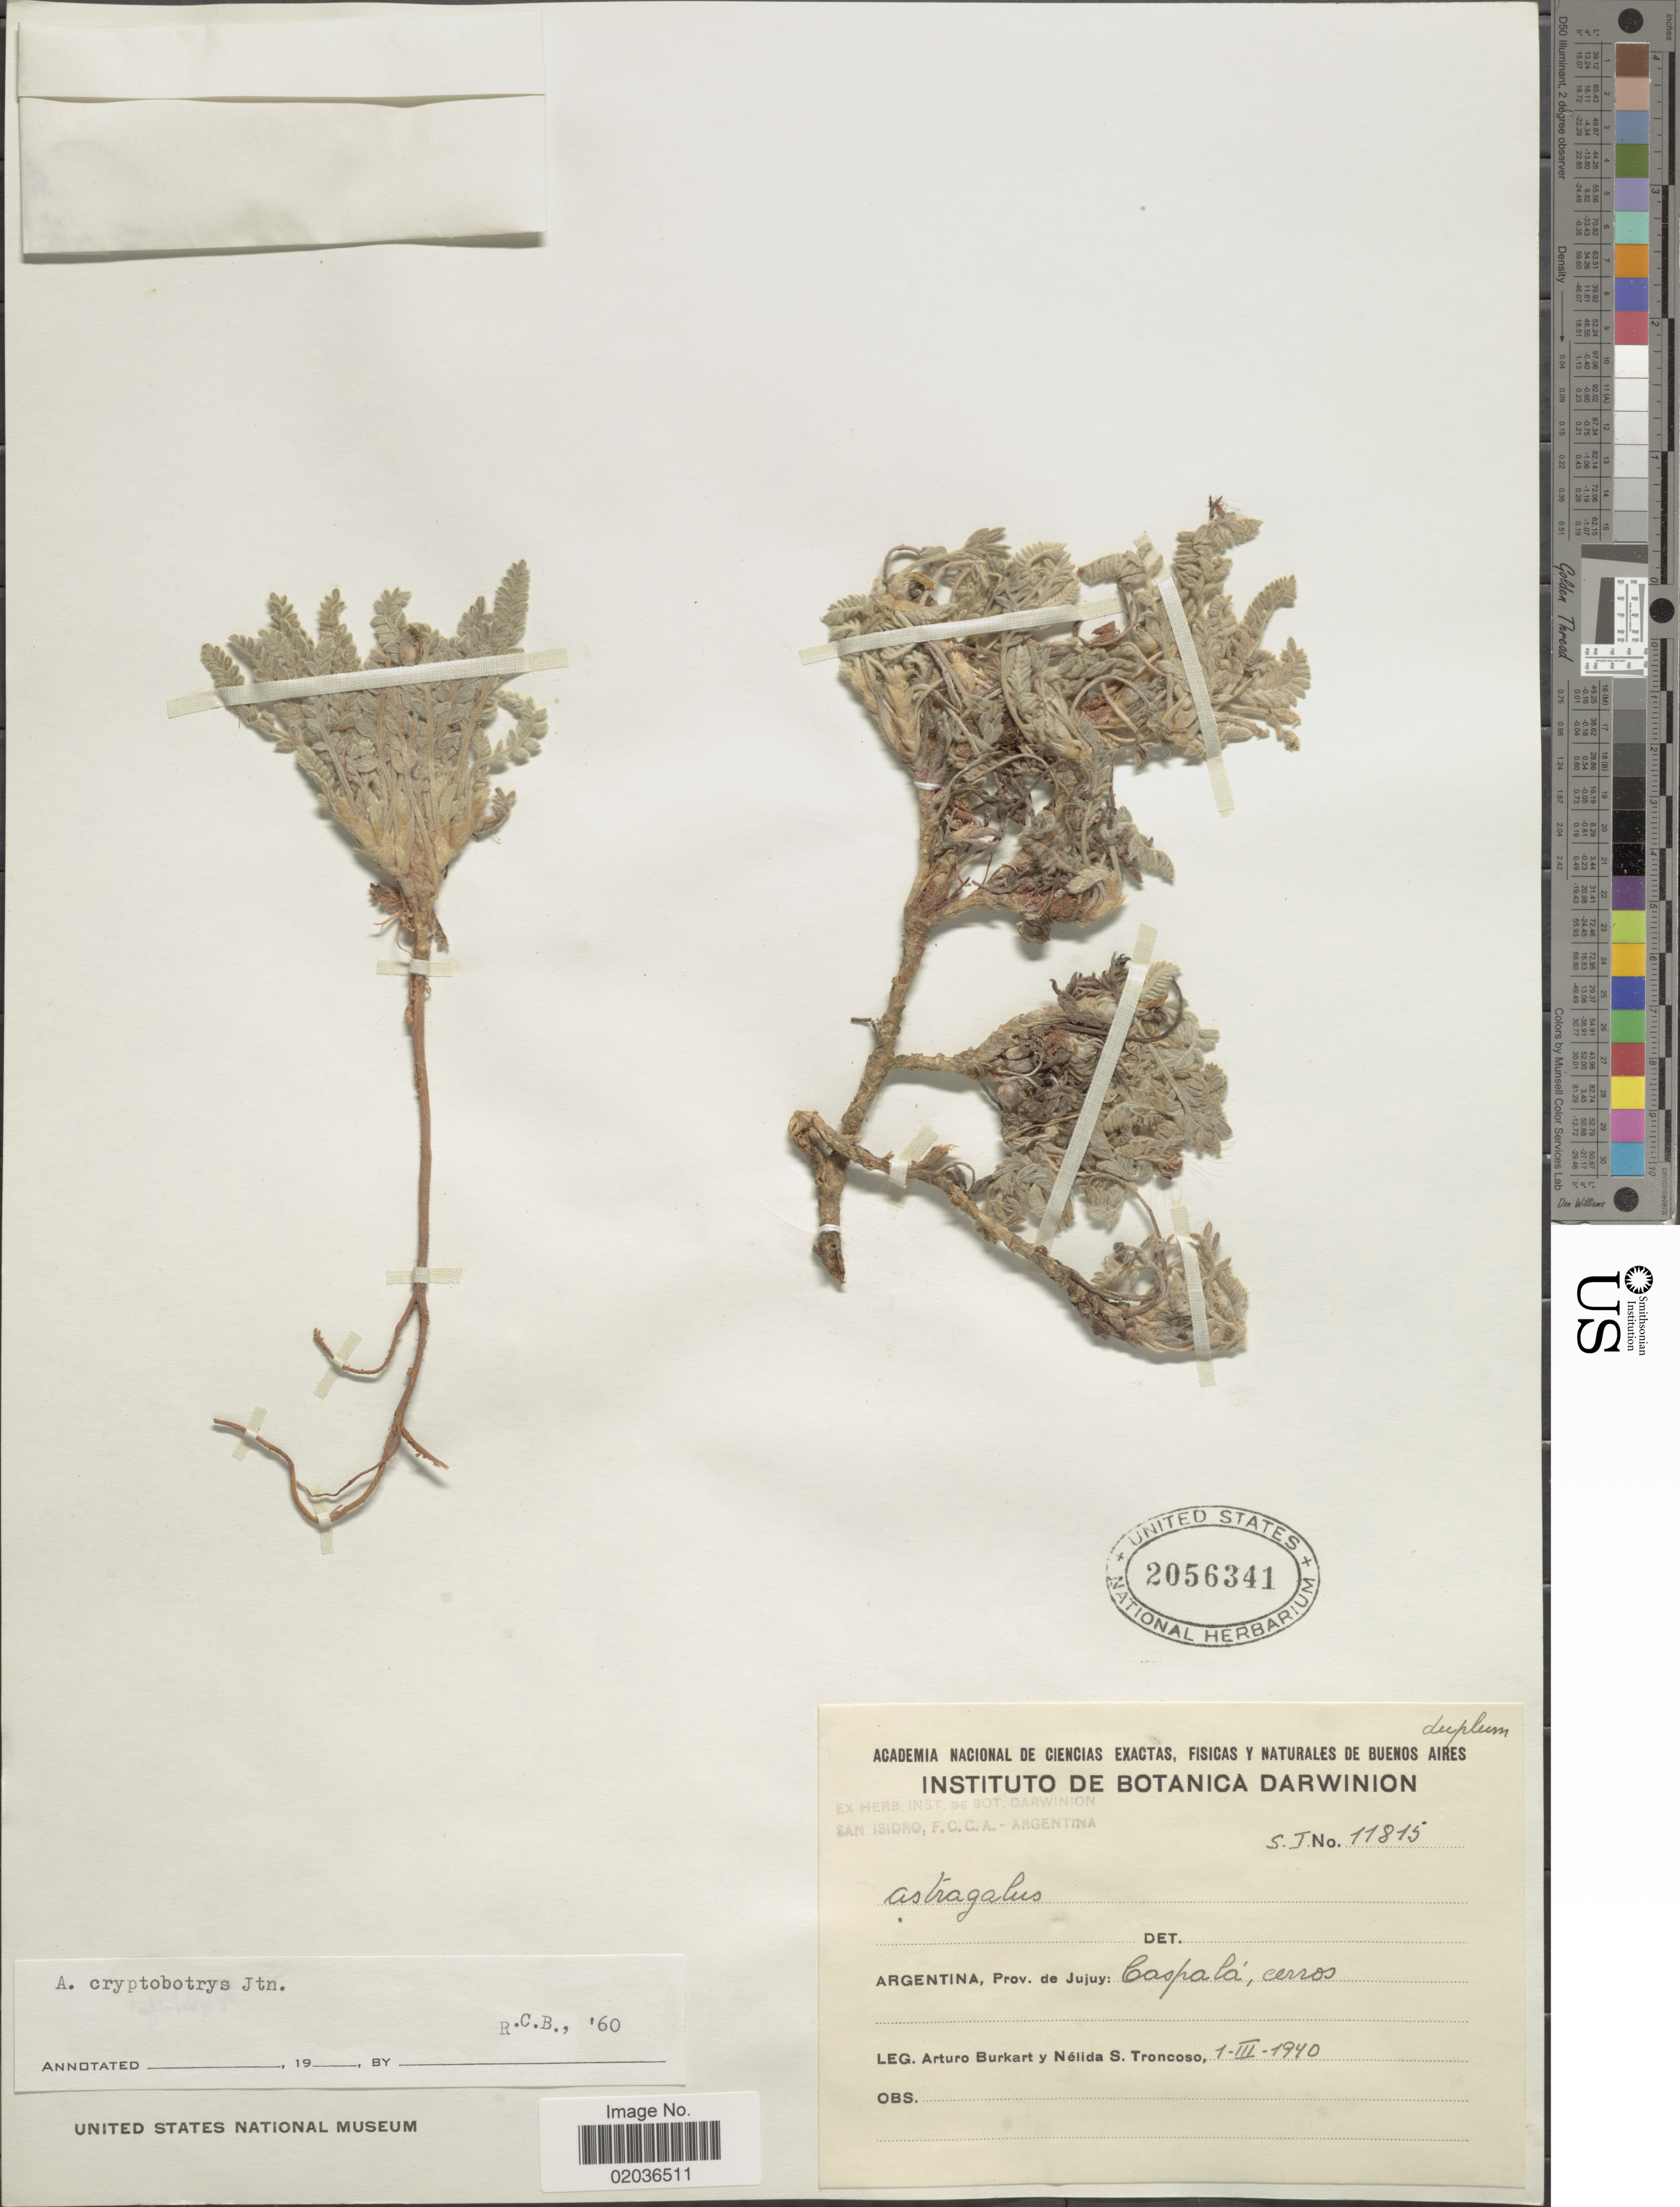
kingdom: Plantae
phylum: Tracheophyta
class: Magnoliopsida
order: Fabales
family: Fabaceae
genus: Astragalus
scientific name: Astragalus cryptobotrys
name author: I.M. Johnst.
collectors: A. E. Burkart & N. S. Troncoso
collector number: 11815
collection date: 1940-03-01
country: Argentina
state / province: Jujuy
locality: Argentina, Prov. de Jujuy: Caspalá, cerros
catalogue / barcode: US 2056341